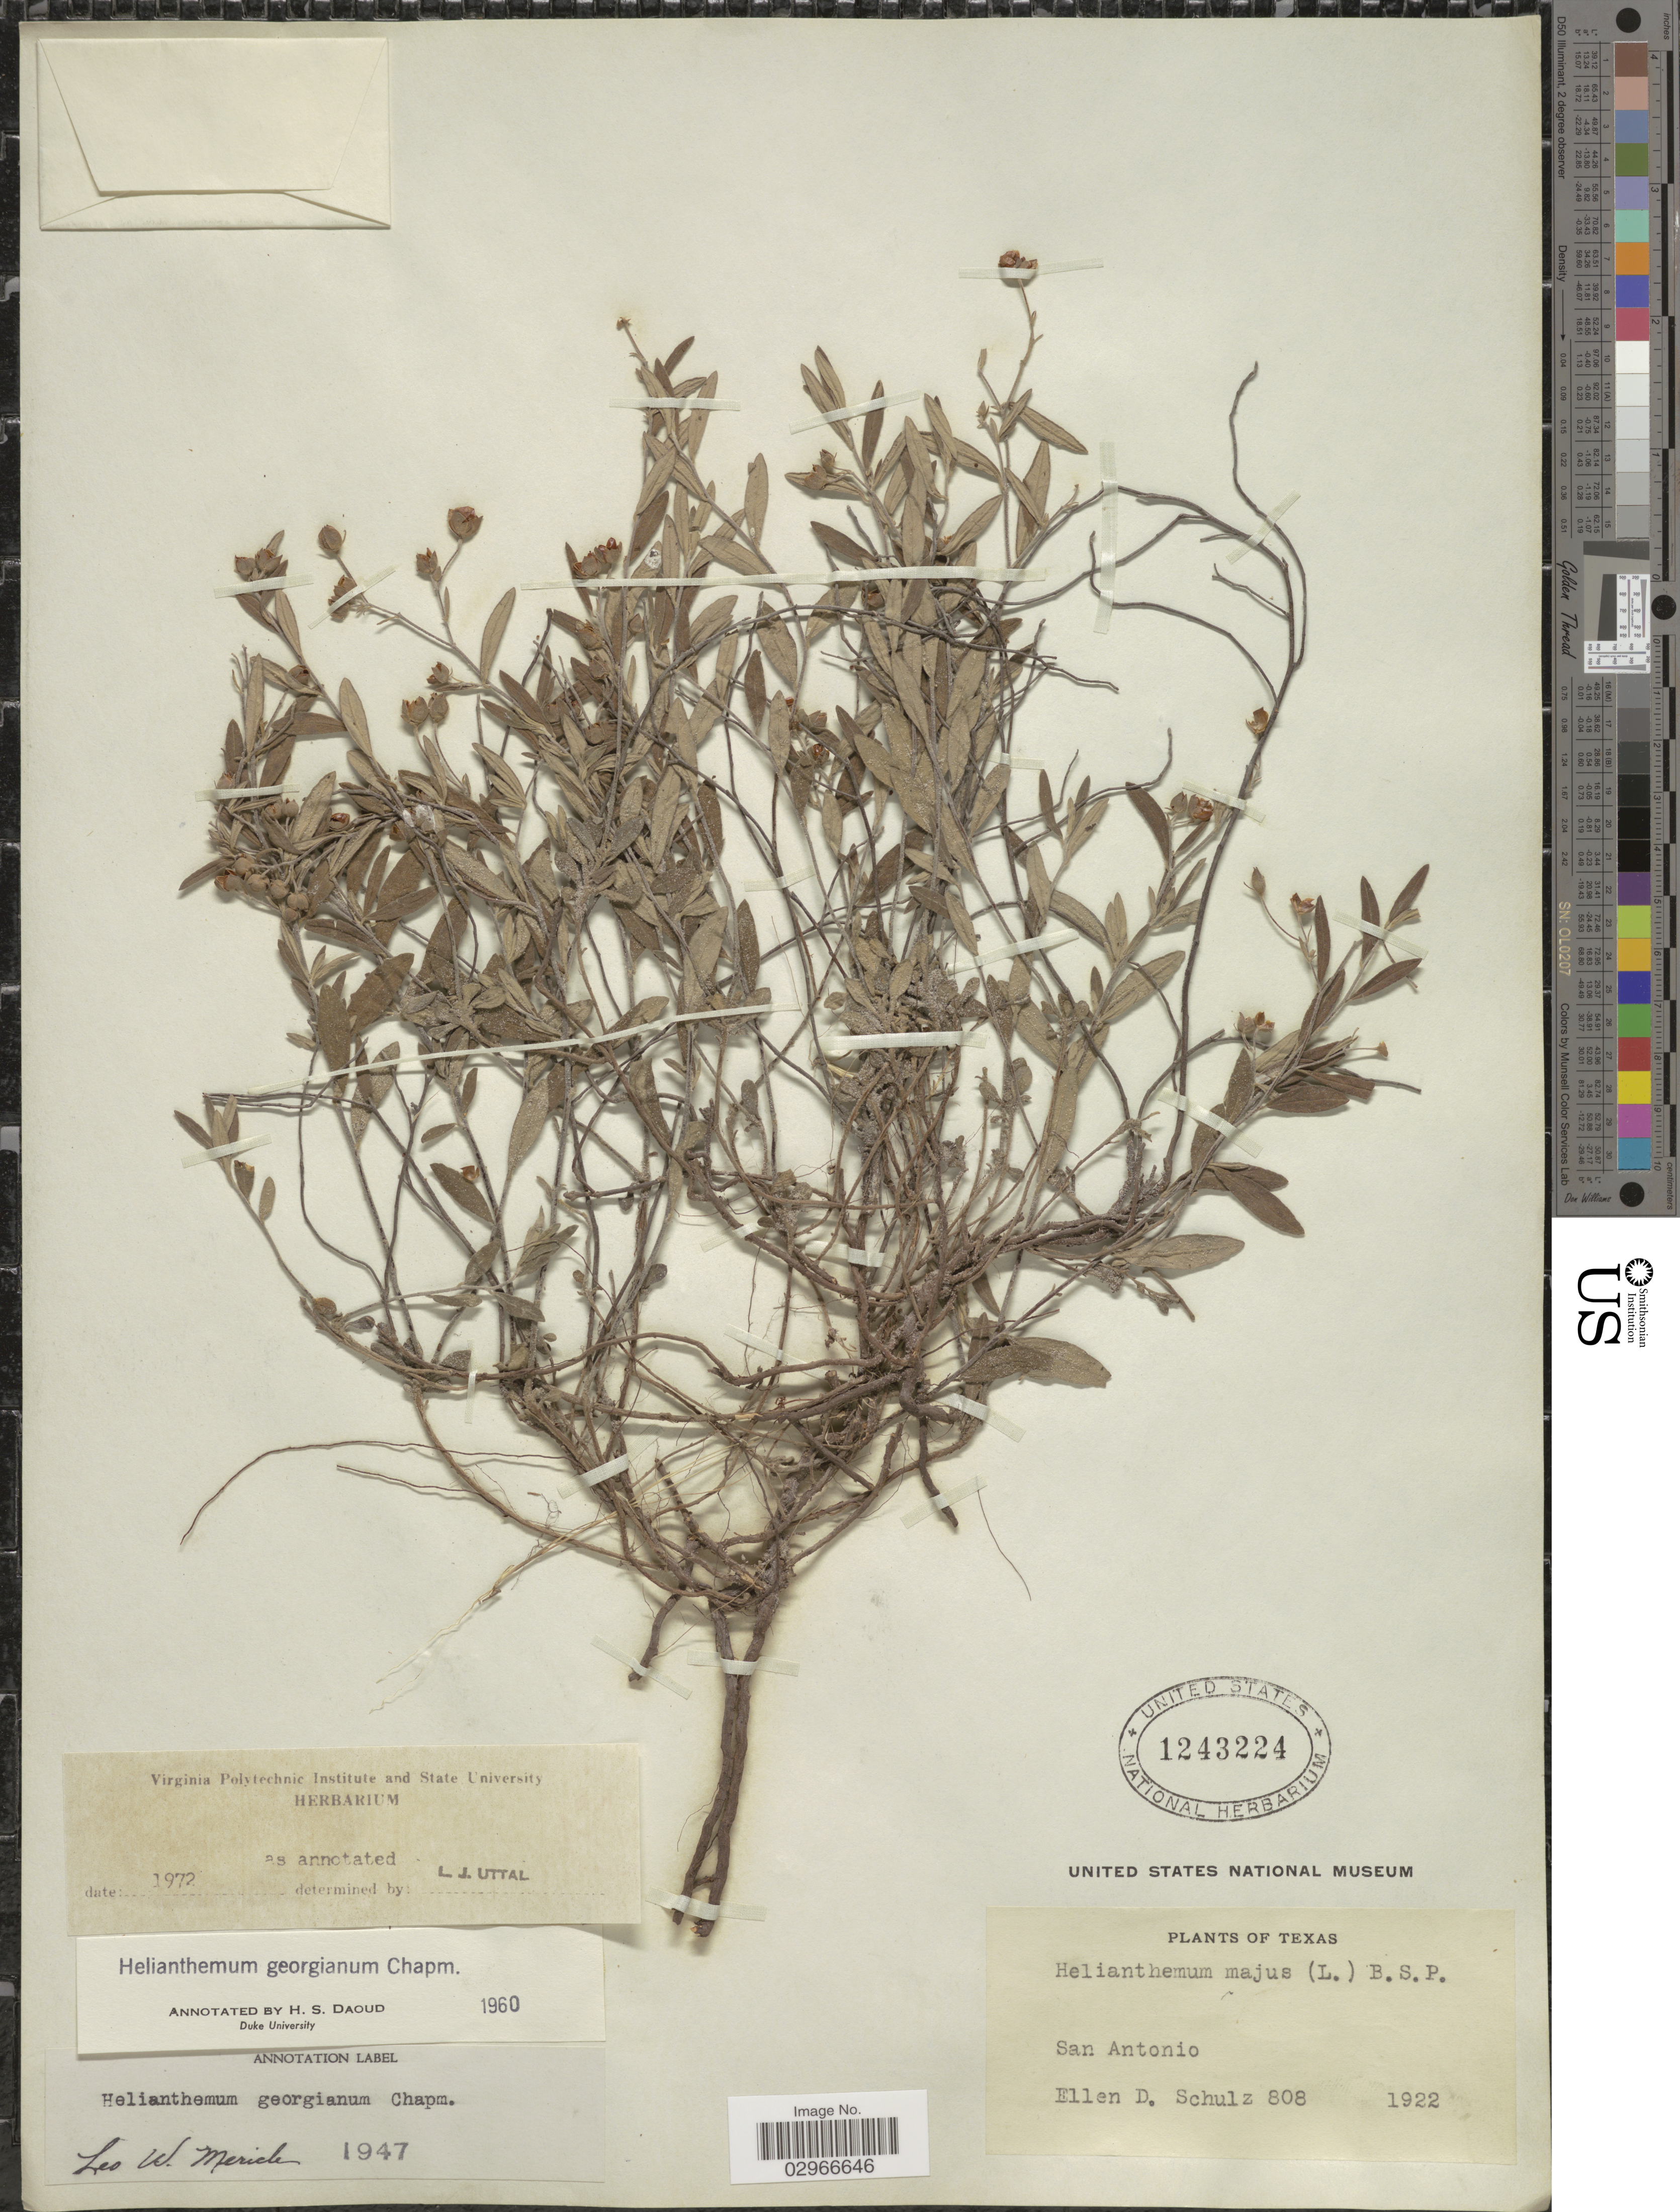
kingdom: Plantae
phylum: Tracheophyta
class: Magnoliopsida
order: Malvales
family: Cistaceae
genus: Helianthemum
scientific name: Helianthemum georgianum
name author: Chapm.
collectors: E. D. Schulz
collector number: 808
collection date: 1922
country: United States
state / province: Texas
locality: San Antonio.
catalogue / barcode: US 1243224